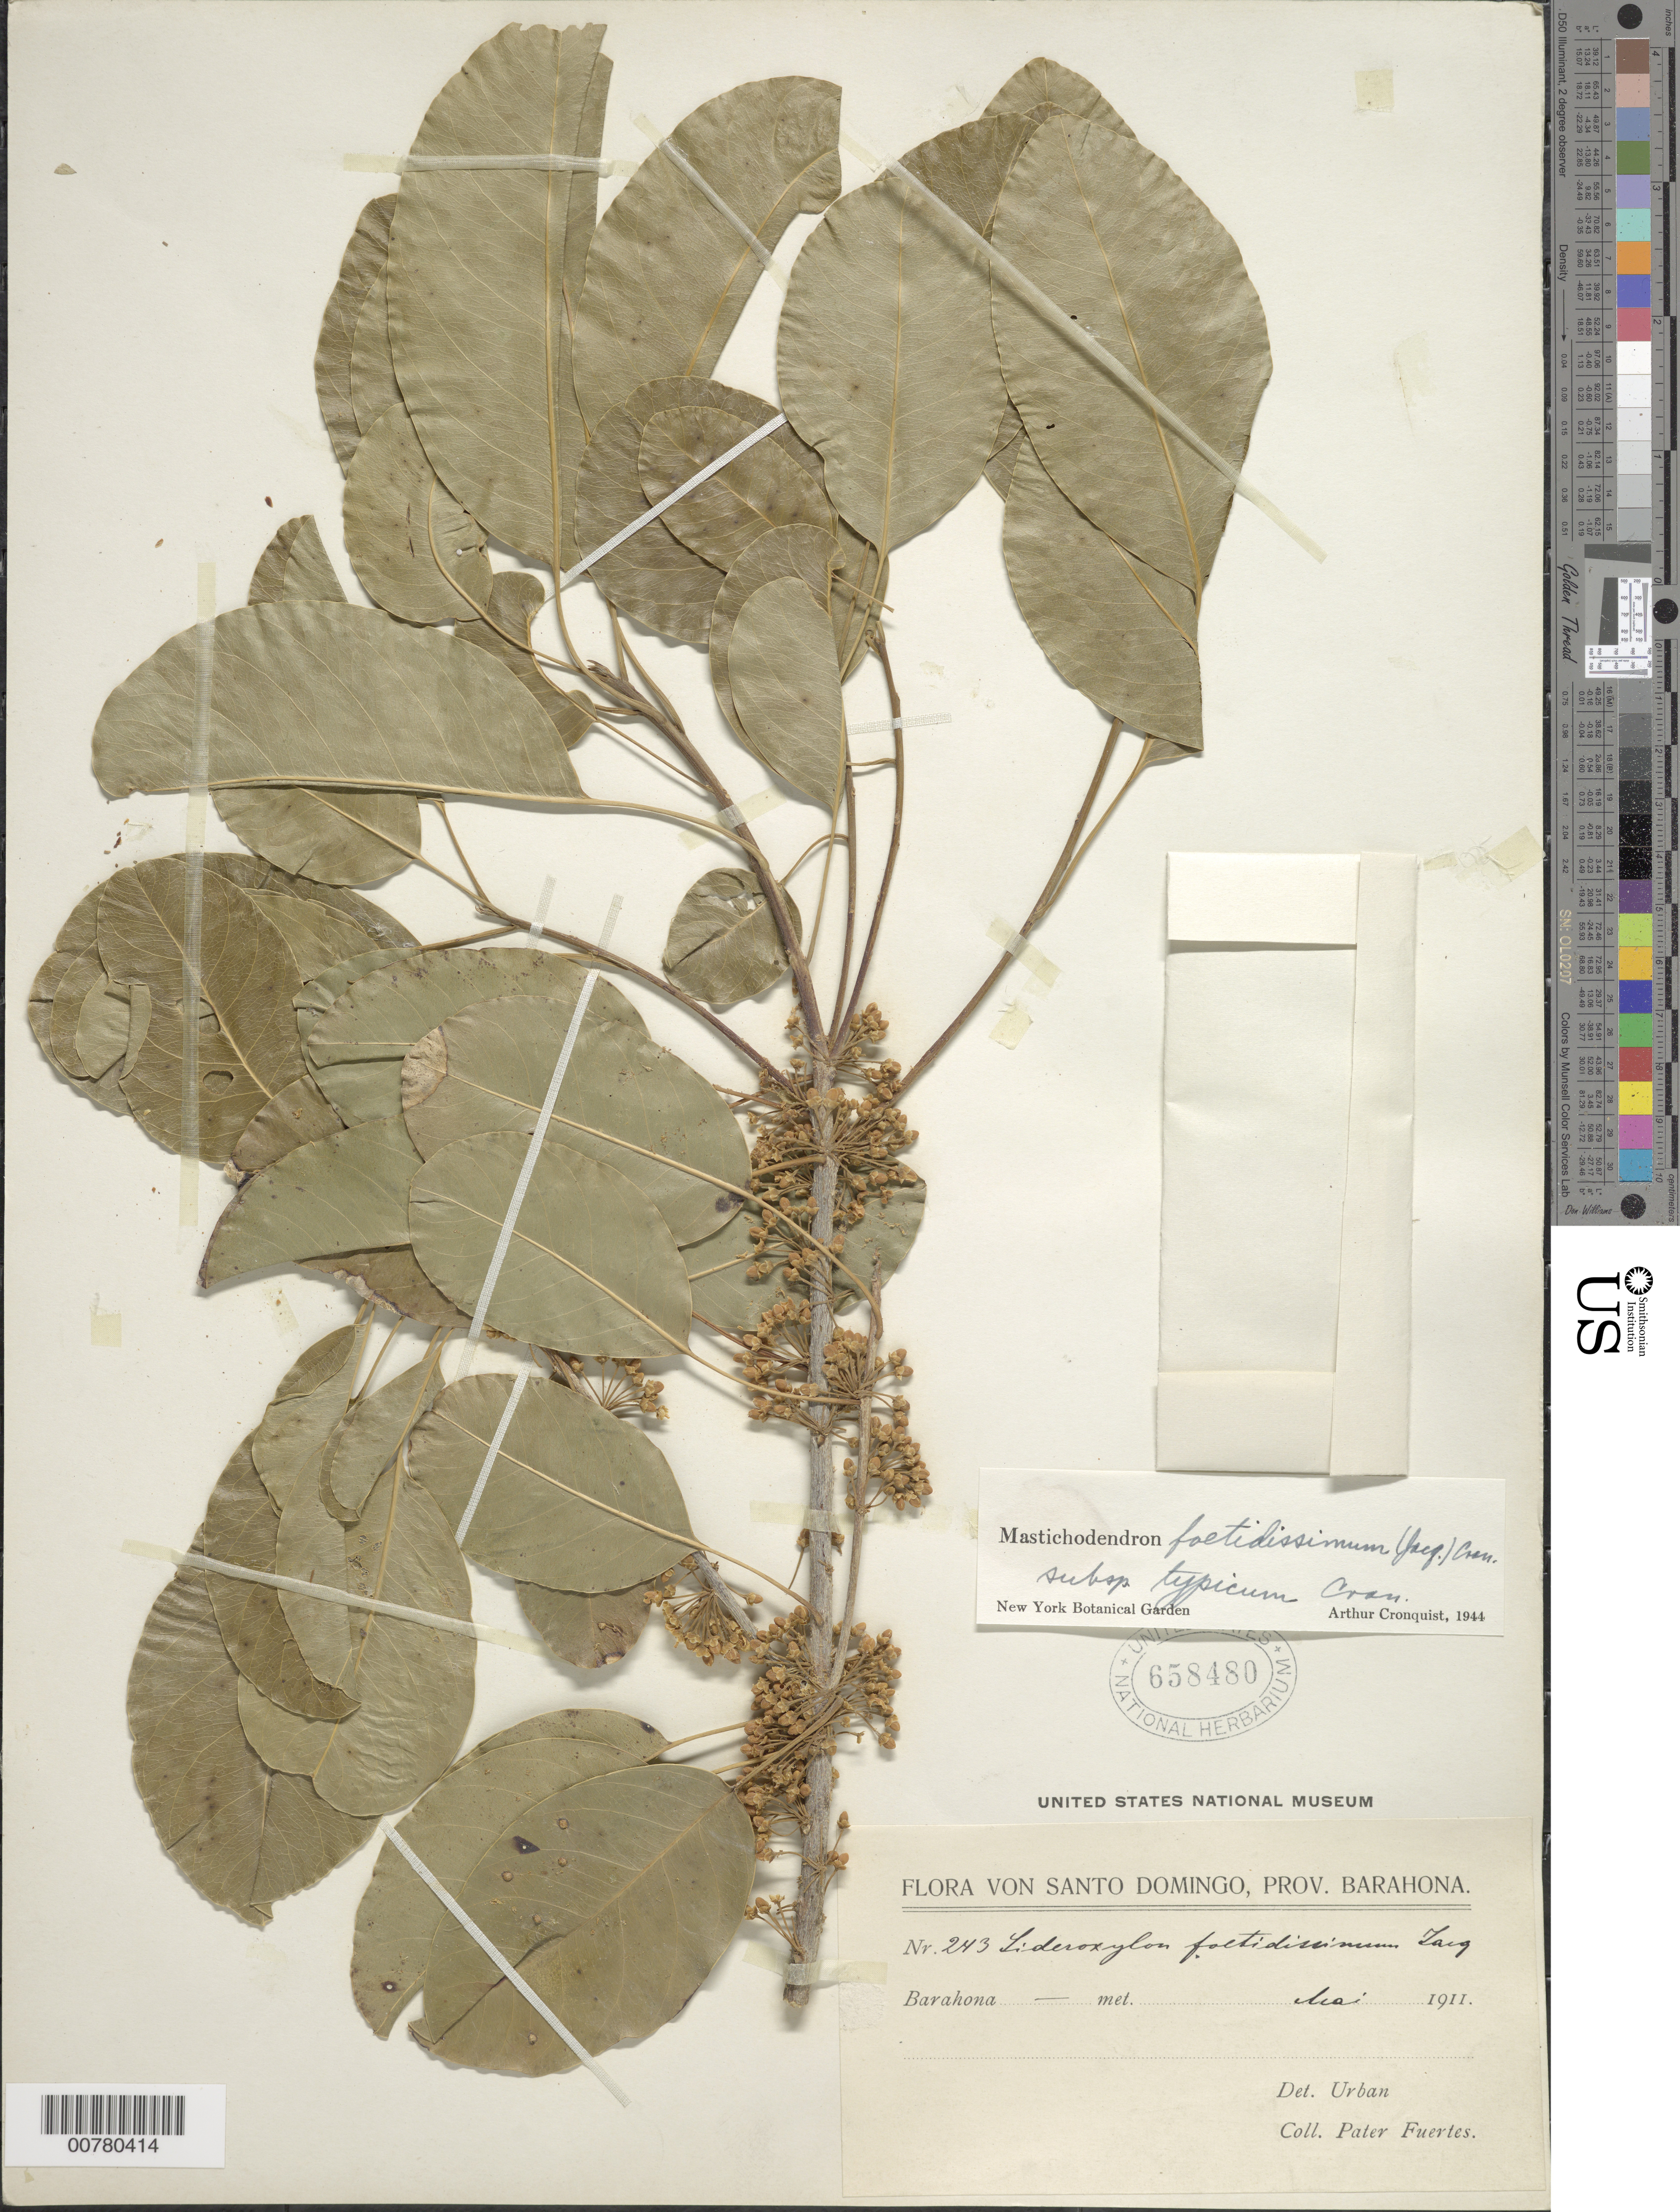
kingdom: Plantae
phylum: Tracheophyta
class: Magnoliopsida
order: Ericales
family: Sapotaceae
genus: Sideroxylon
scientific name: Sideroxylon foetidissimum subsp. foetidissimum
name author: Jacq.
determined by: Cronquist, A. J.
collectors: M. D. Fuertes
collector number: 243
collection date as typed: Mar 1911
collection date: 1911-03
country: Dominican Republic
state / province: Barahona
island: Hispaniola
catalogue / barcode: US 658480